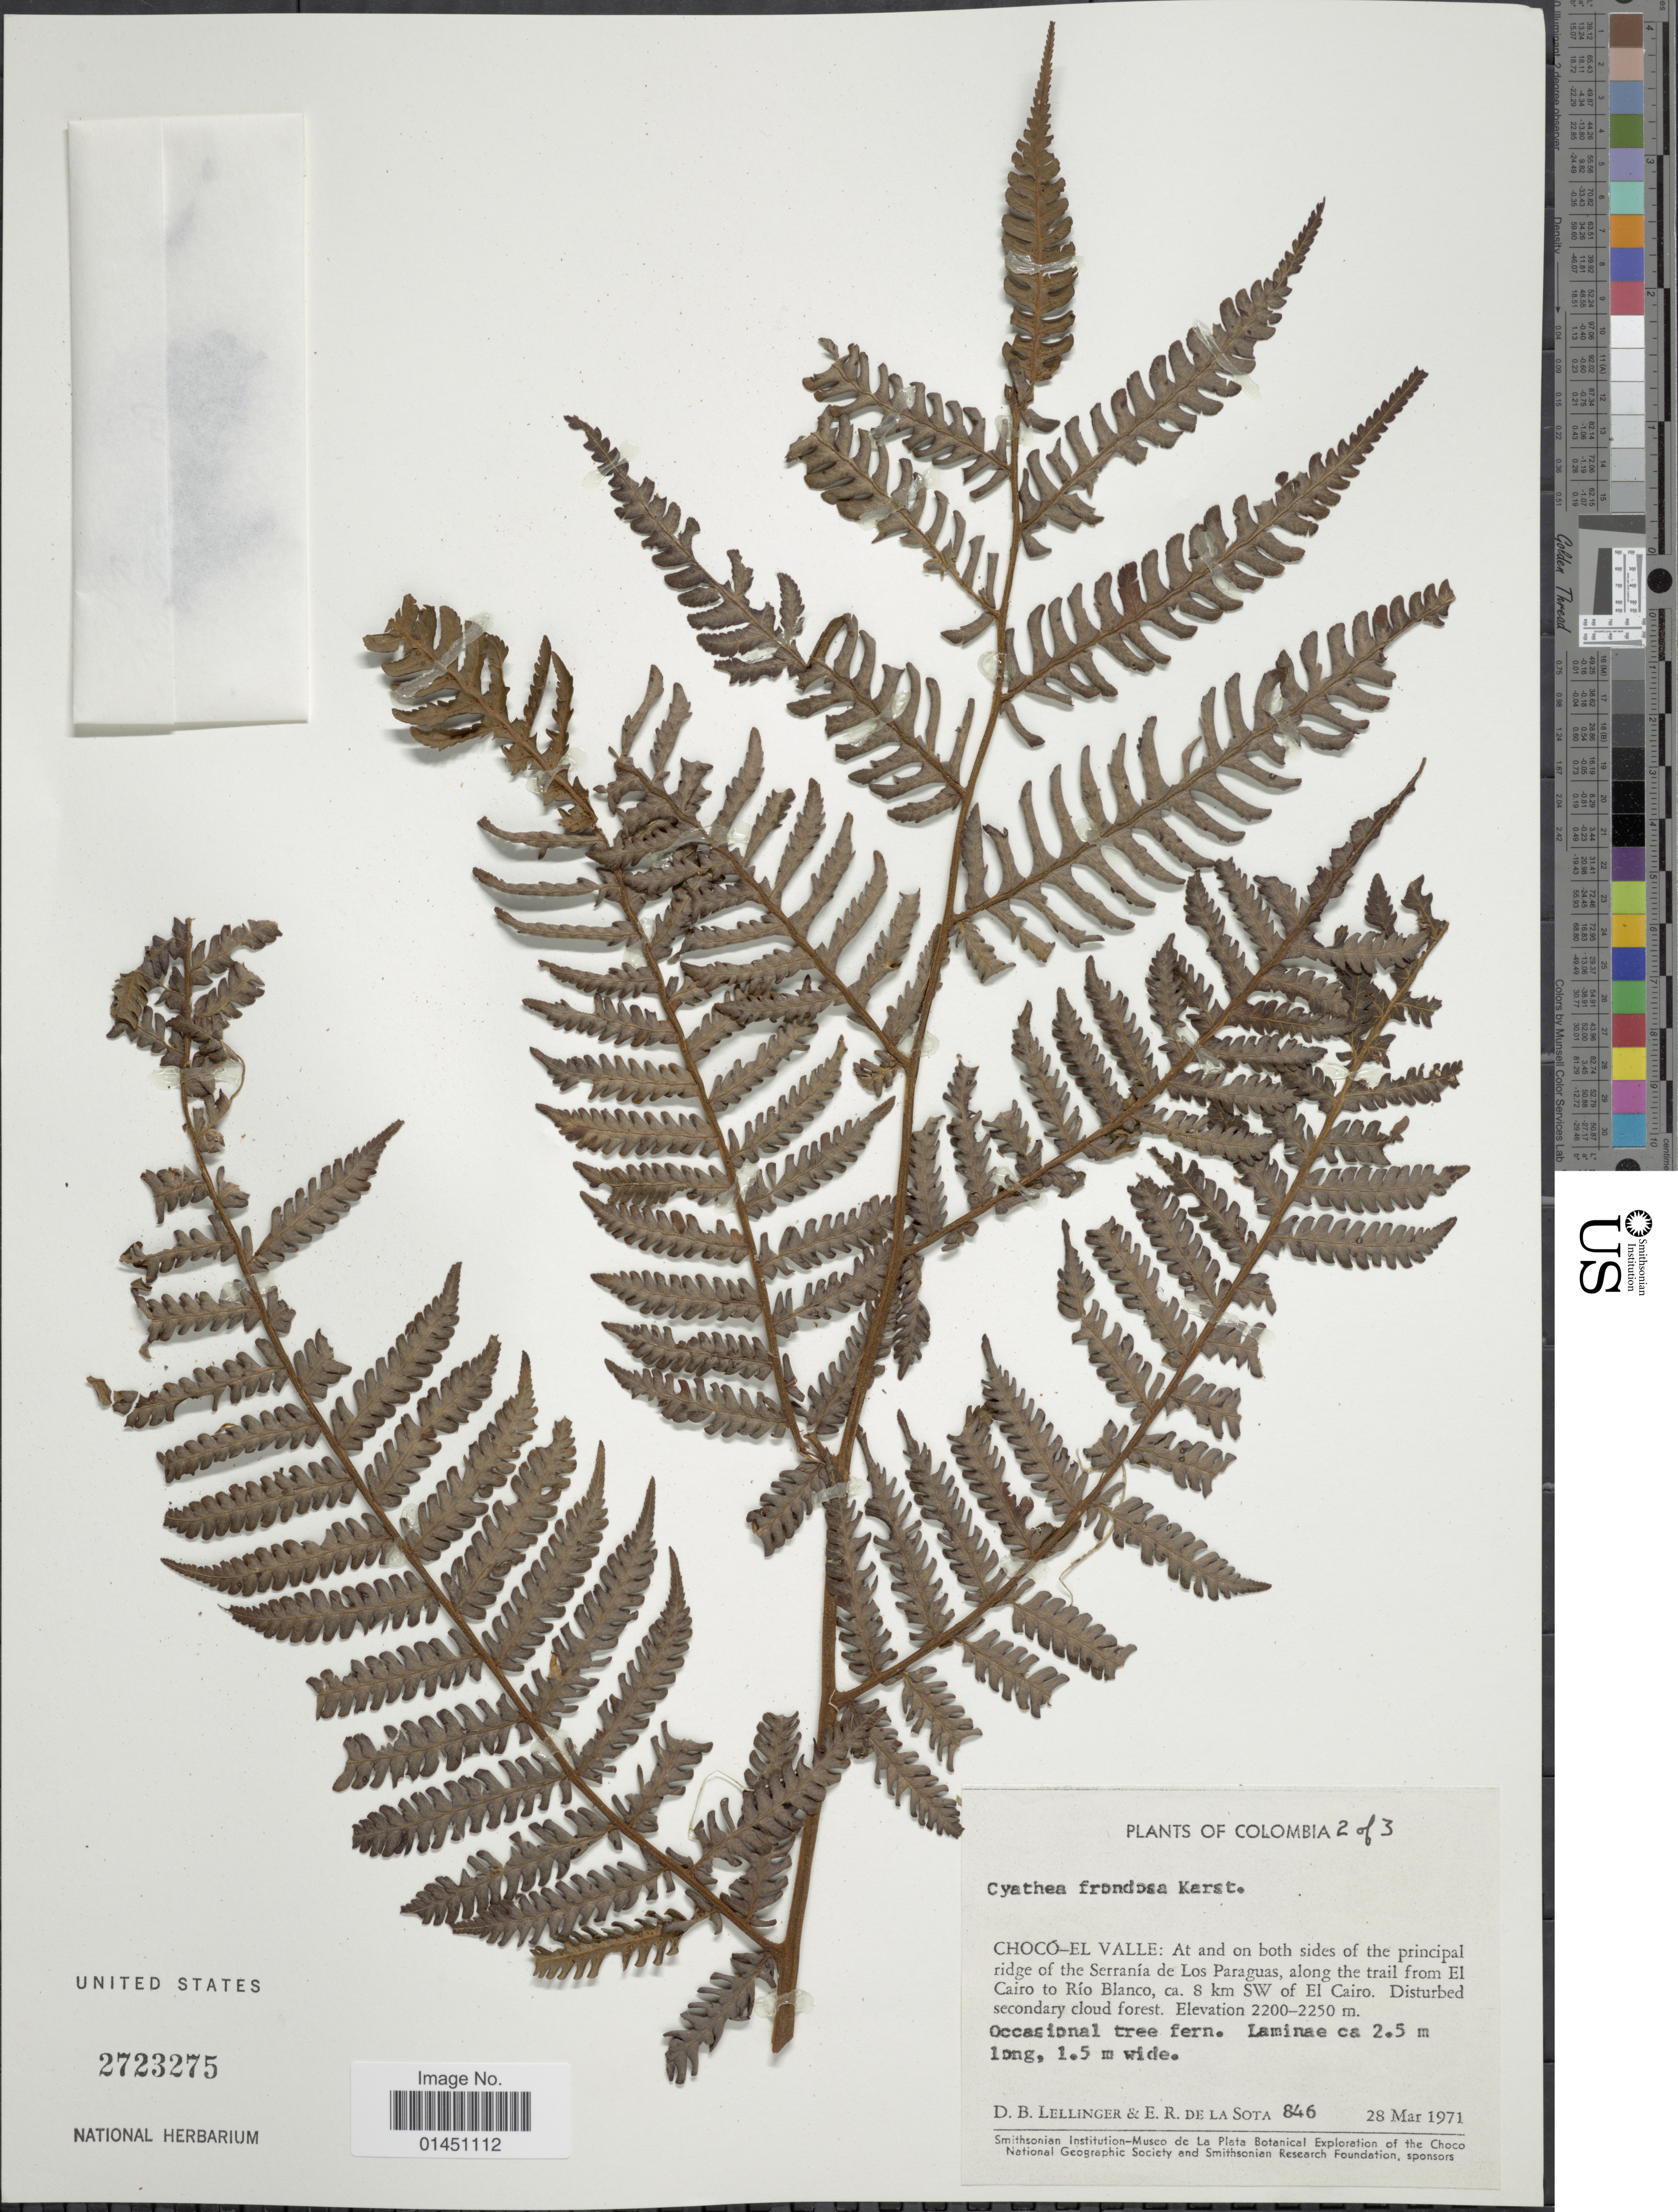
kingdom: Plantae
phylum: Tracheophyta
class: Polypodiopsida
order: Cyatheales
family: Cyatheaceae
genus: Cyathea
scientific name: Cyathea caracasana var. boliviensis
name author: (Rosenst.) R.M. Tryon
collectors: D. B. Lellinger & E. R. de la Sota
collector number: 846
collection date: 1971-03-28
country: Colombia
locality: Choco-El Valle: At and on both sides of the principal ridge of the Serrania de los Paraguas, along the trail from El Cairo to Rio Blanco, ca. 8 km SW of El Cairo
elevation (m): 2200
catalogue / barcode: US 2723275